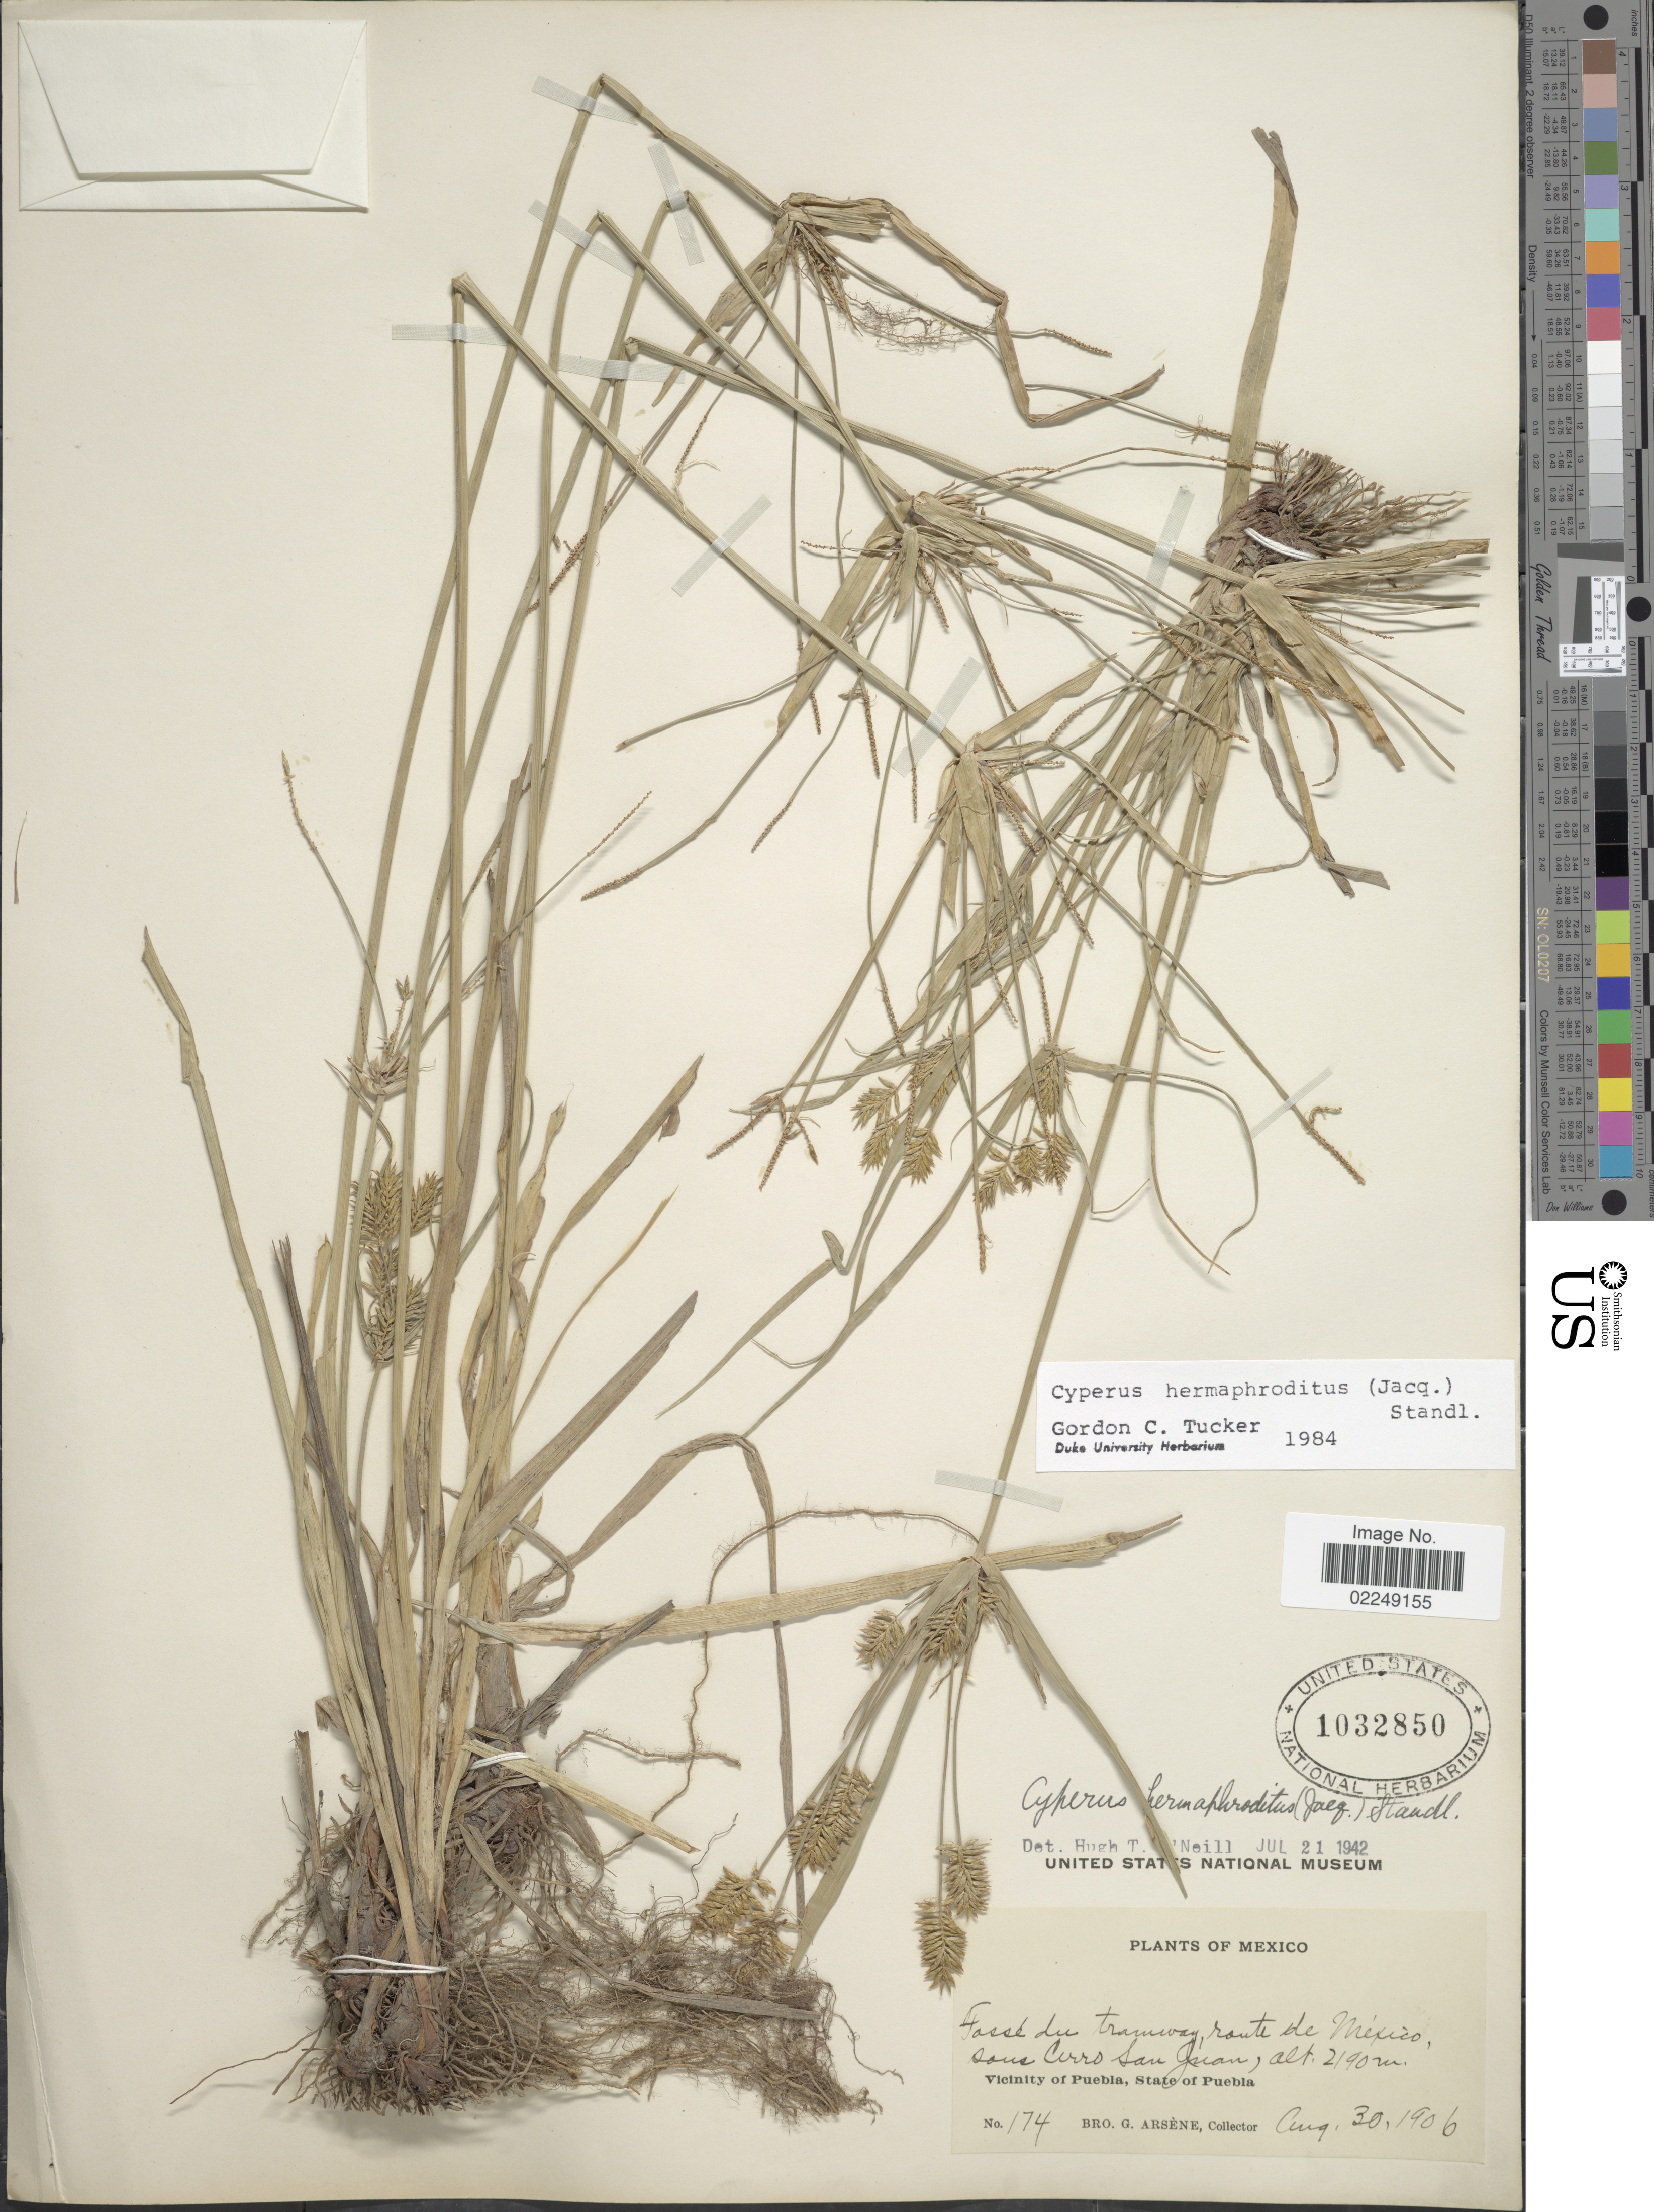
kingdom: Plantae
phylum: Tracheophyta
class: Liliopsida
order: Poales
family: Cyperaceae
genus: Cyperus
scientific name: Cyperus hermaphroditus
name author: (Jacq.) Standl.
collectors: Bro. G. Arsène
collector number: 174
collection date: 1906-08-30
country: Mexico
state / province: Puebla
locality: Fasse du tramway, route de Mexico, sous Cerro San Juan, Vicinity of Puebla, State of Puebla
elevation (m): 2190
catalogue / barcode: US 1032850